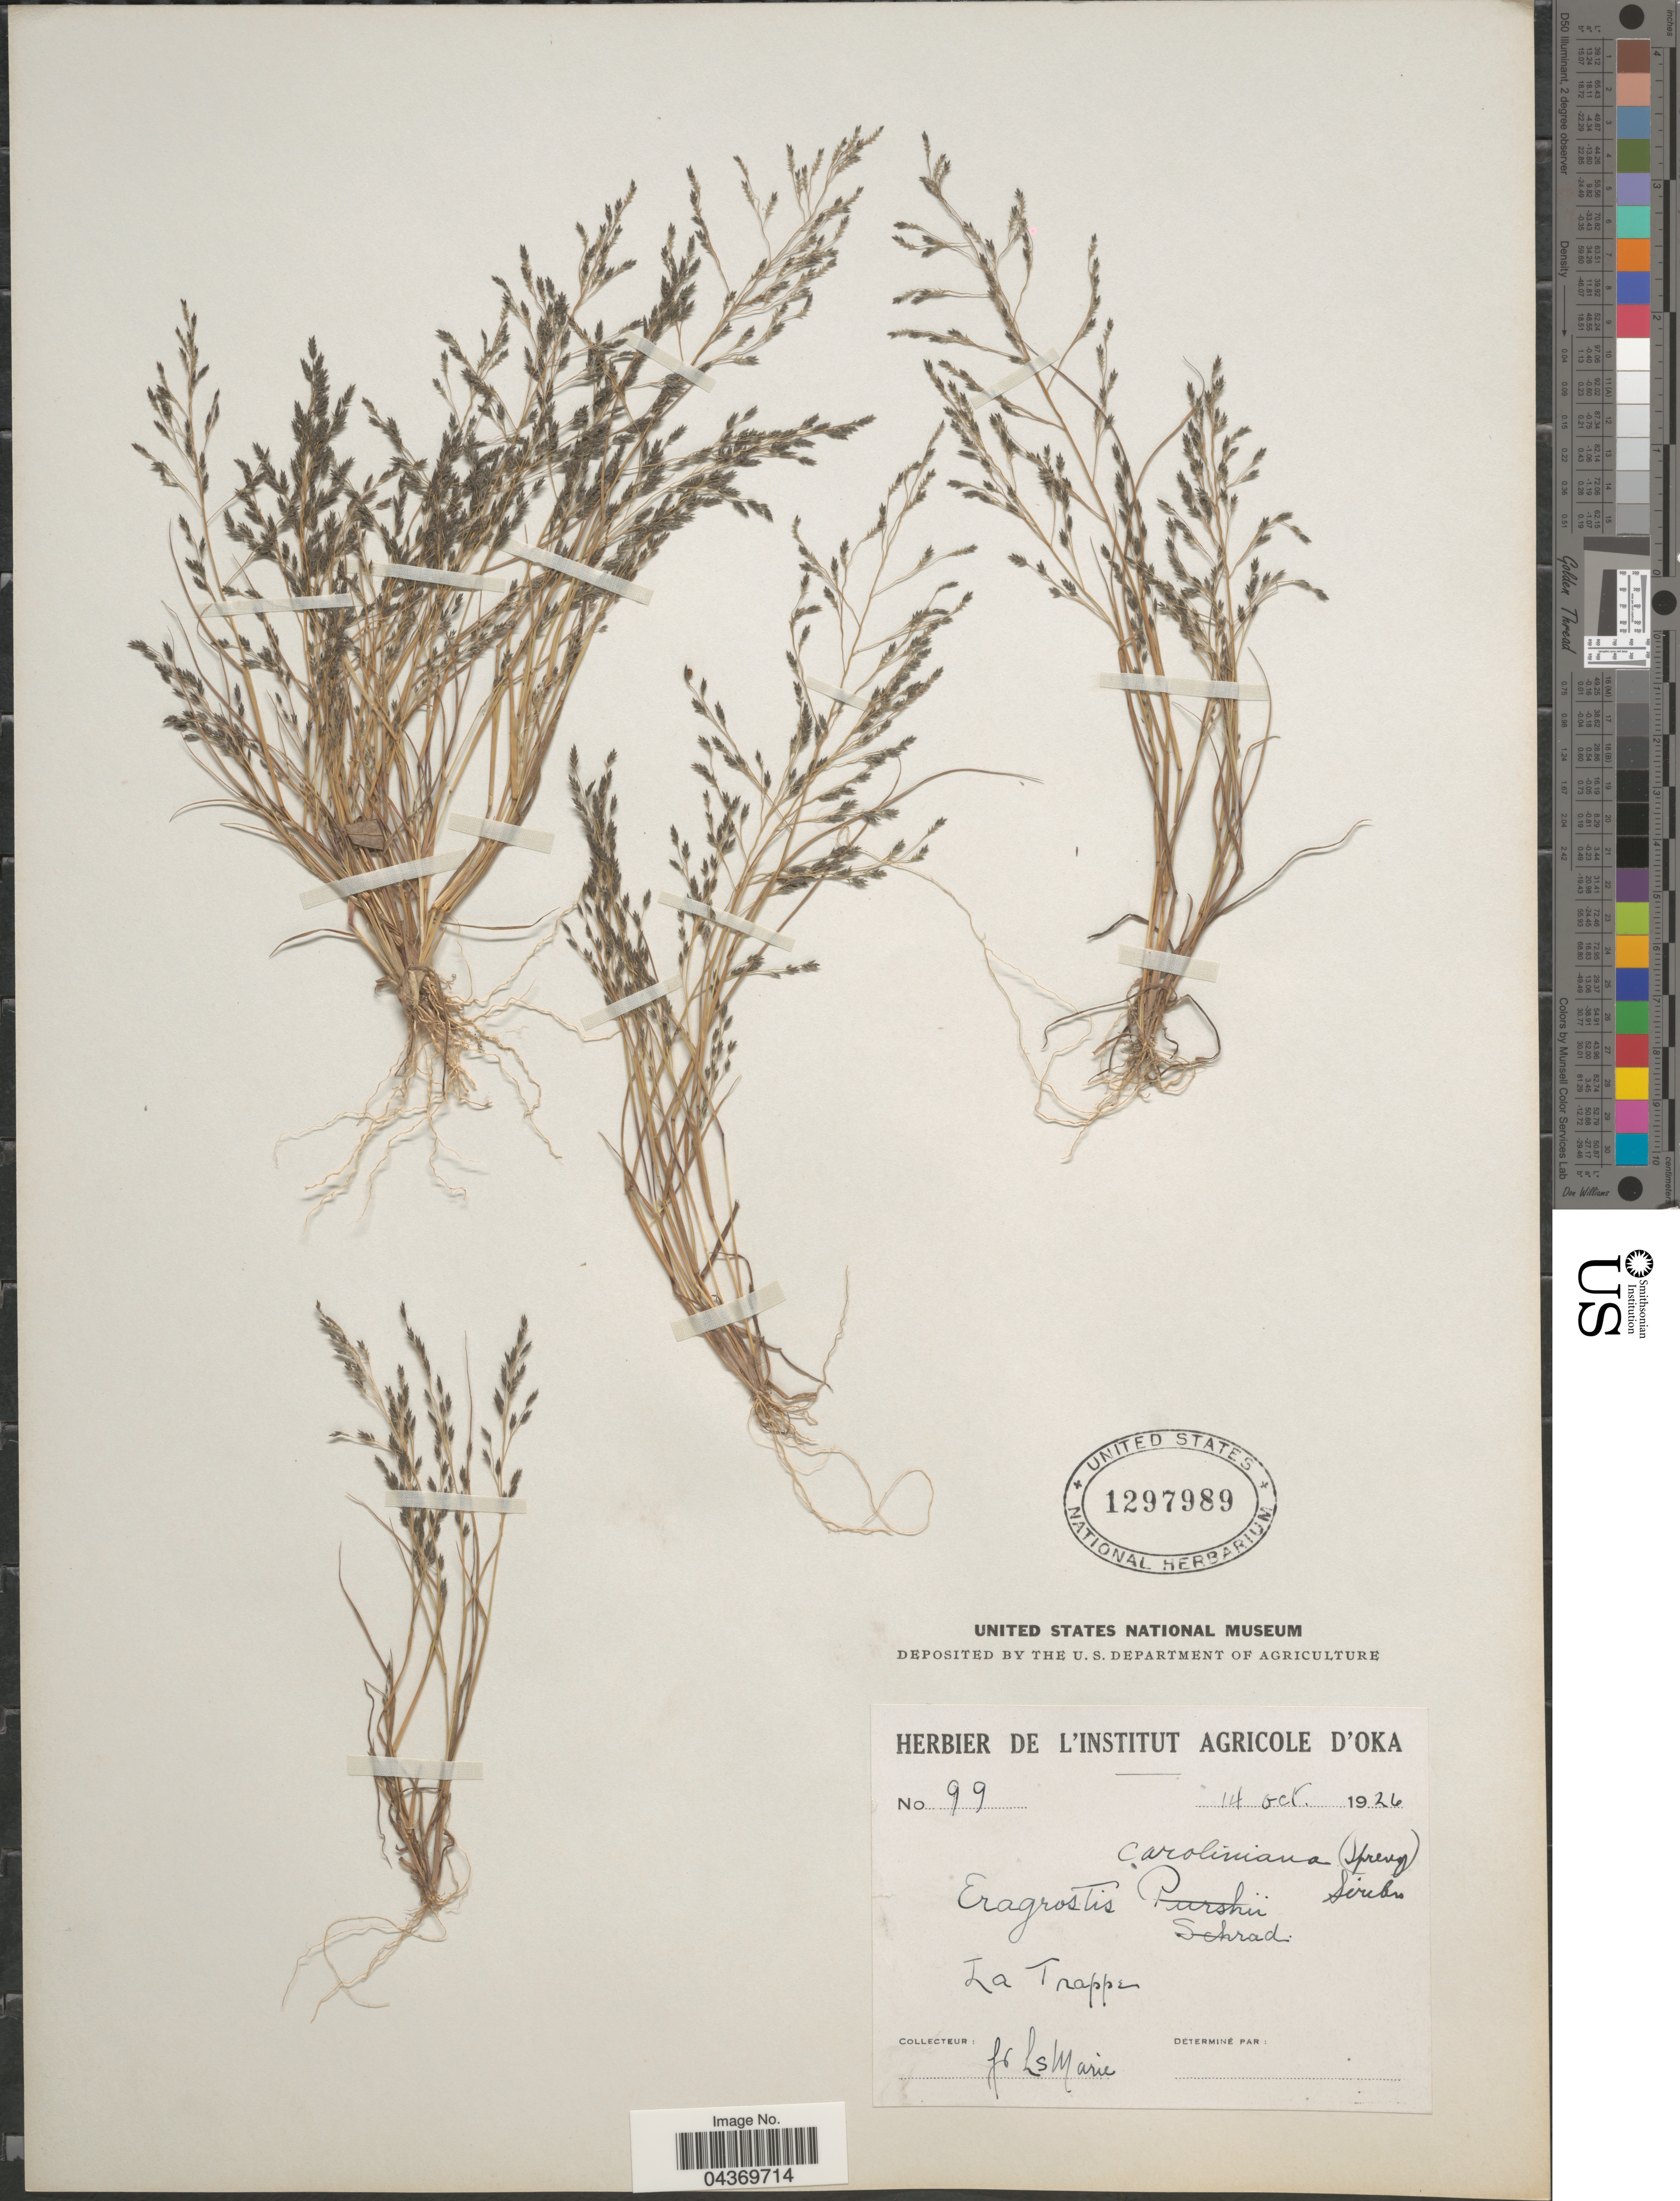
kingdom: Plantae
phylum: Tracheophyta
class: Liliopsida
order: Poales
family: Poaceae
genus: Eragrostis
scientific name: Eragrostis pectinacea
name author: (Michx.) Nees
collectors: L. Marie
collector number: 99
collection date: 1926-10-14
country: Canada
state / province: Quebec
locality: La Trappe.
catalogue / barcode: US 1297989